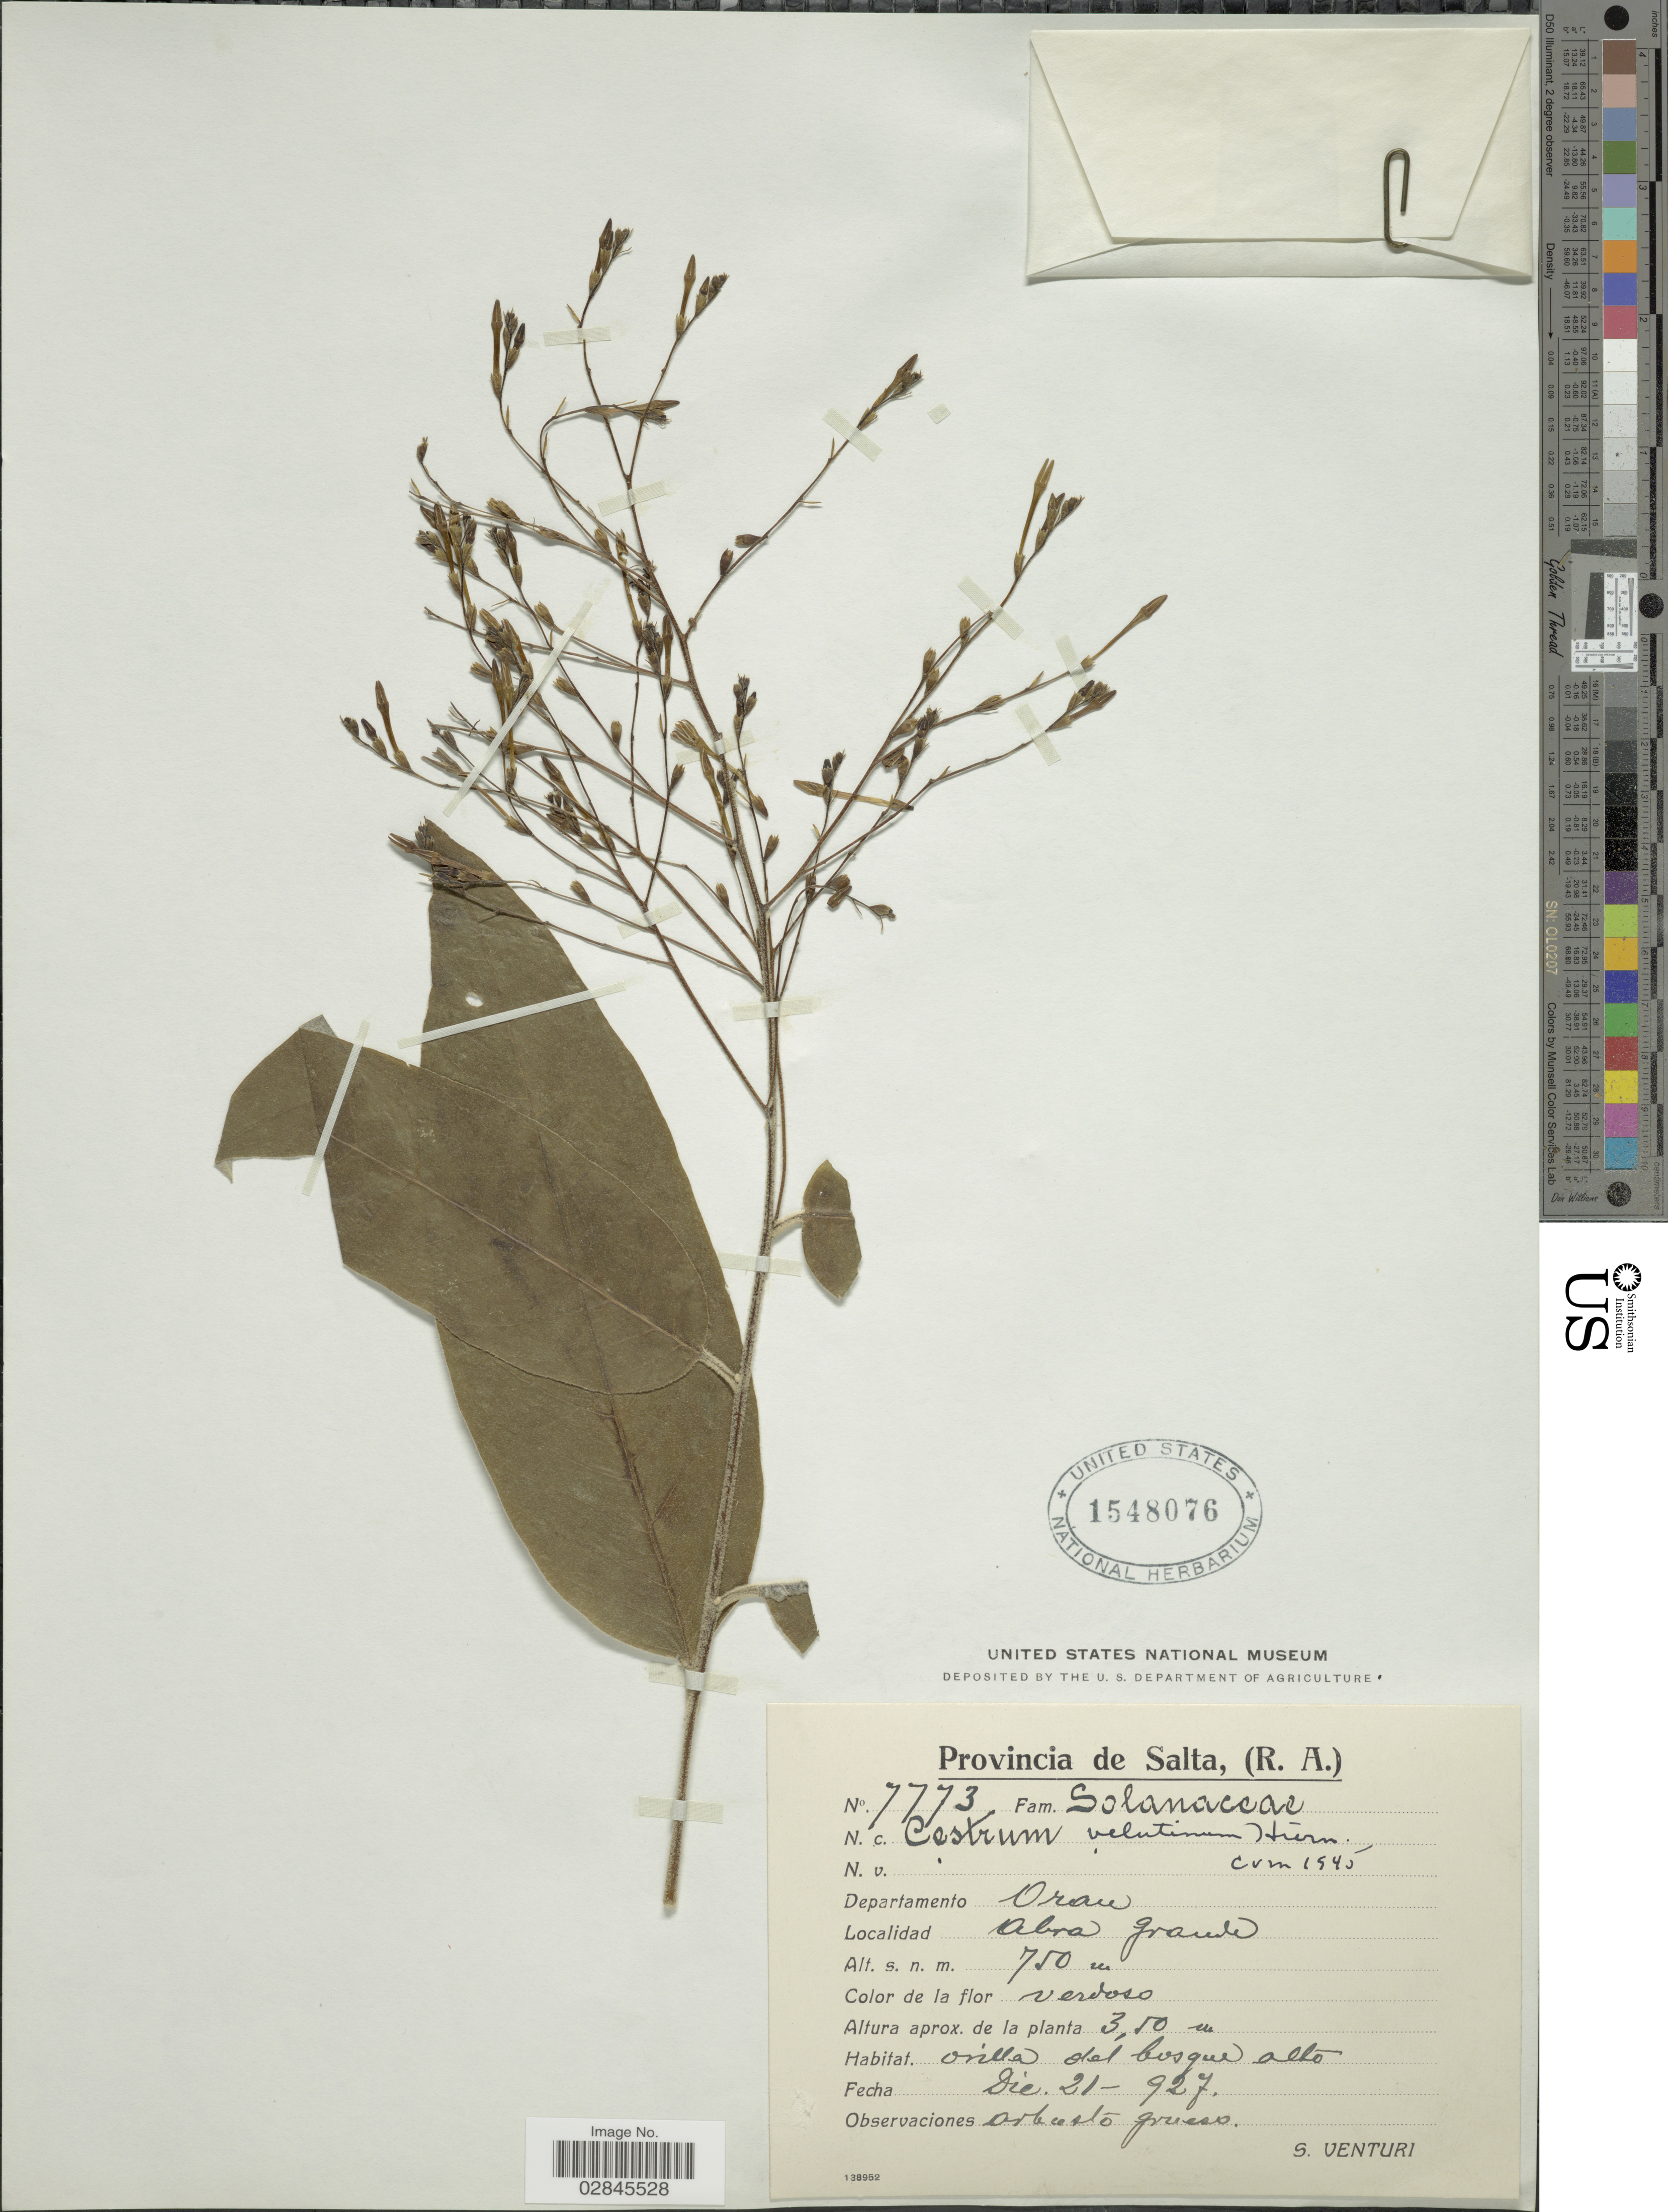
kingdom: Plantae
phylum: Tracheophyta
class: Magnoliopsida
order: Solanales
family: Solanaceae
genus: Cestrum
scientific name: Cestrum velutinum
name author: Hiern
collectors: S. Venturi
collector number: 7773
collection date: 1927-12-21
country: Argentina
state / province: Salta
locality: Departamento Oran. Abra Grande.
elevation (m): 750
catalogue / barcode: US 1548076